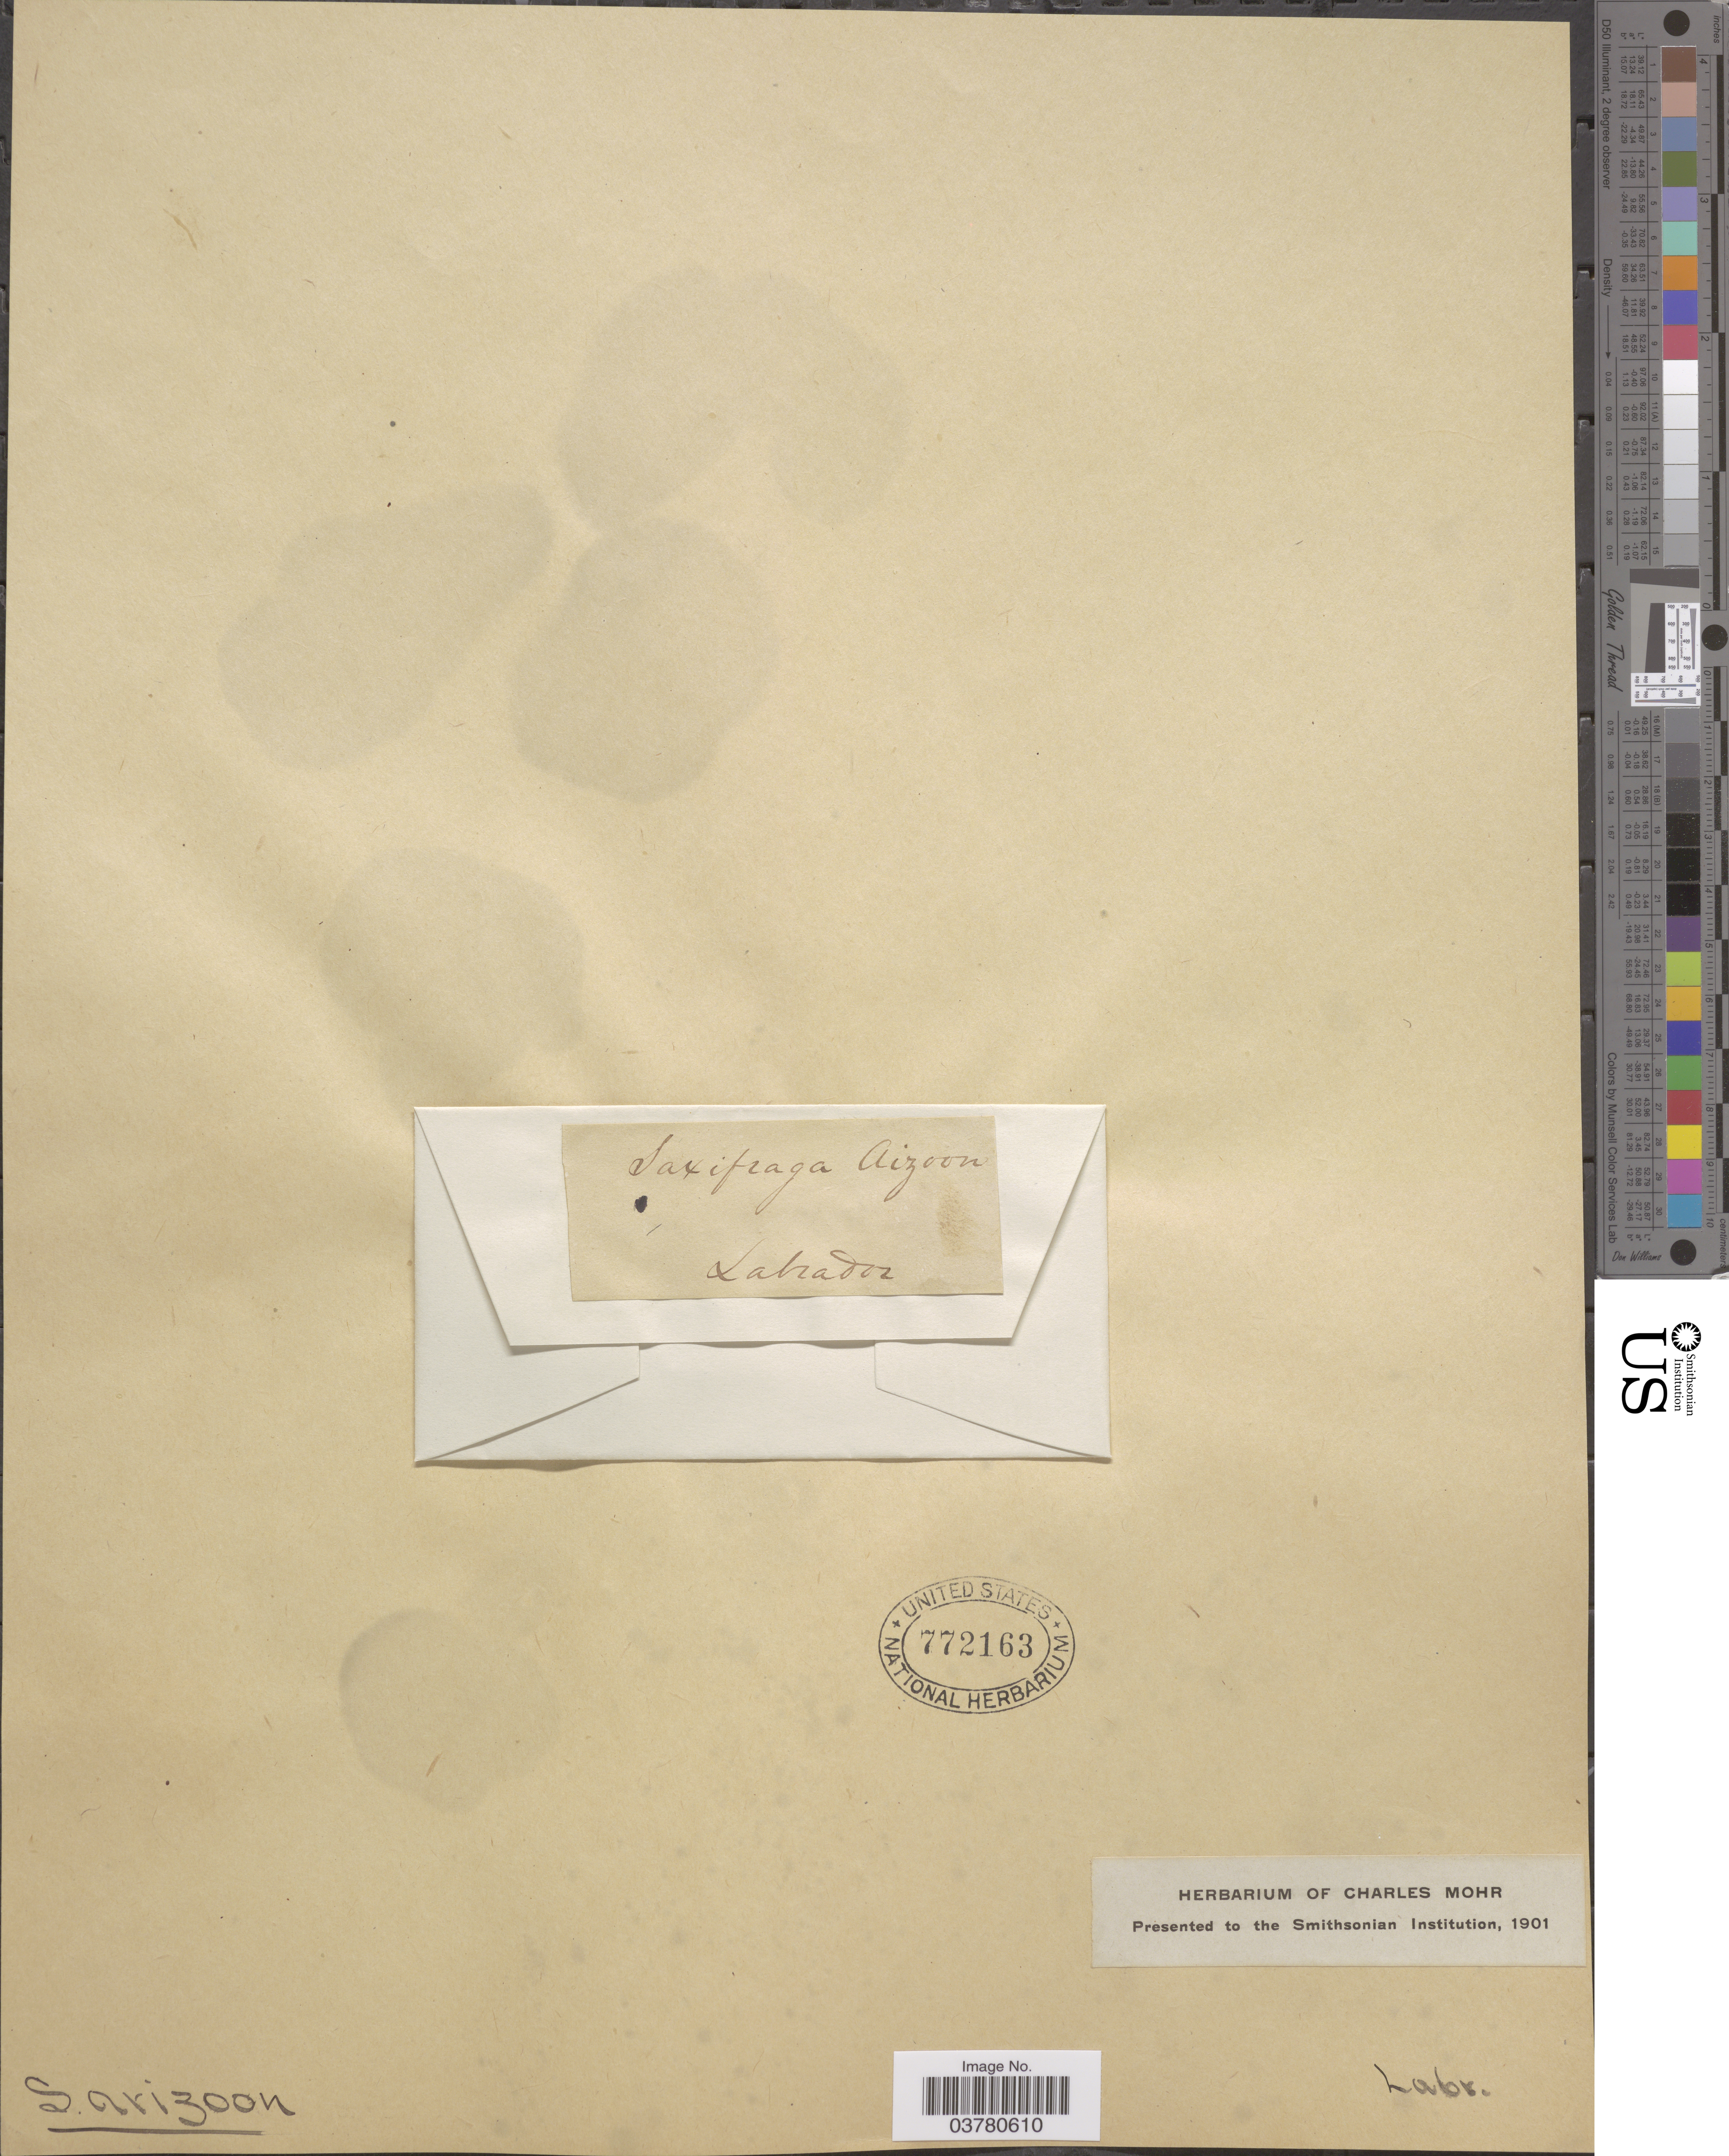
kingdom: Plantae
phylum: Tracheophyta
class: Magnoliopsida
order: Saxifragales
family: Saxifragaceae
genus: Saxifraga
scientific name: Saxifraga paniculata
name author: Mill.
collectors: ex herb. Charles Mohr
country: Canada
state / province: Newfoundland and Labrador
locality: Labrador.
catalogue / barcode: US 772163